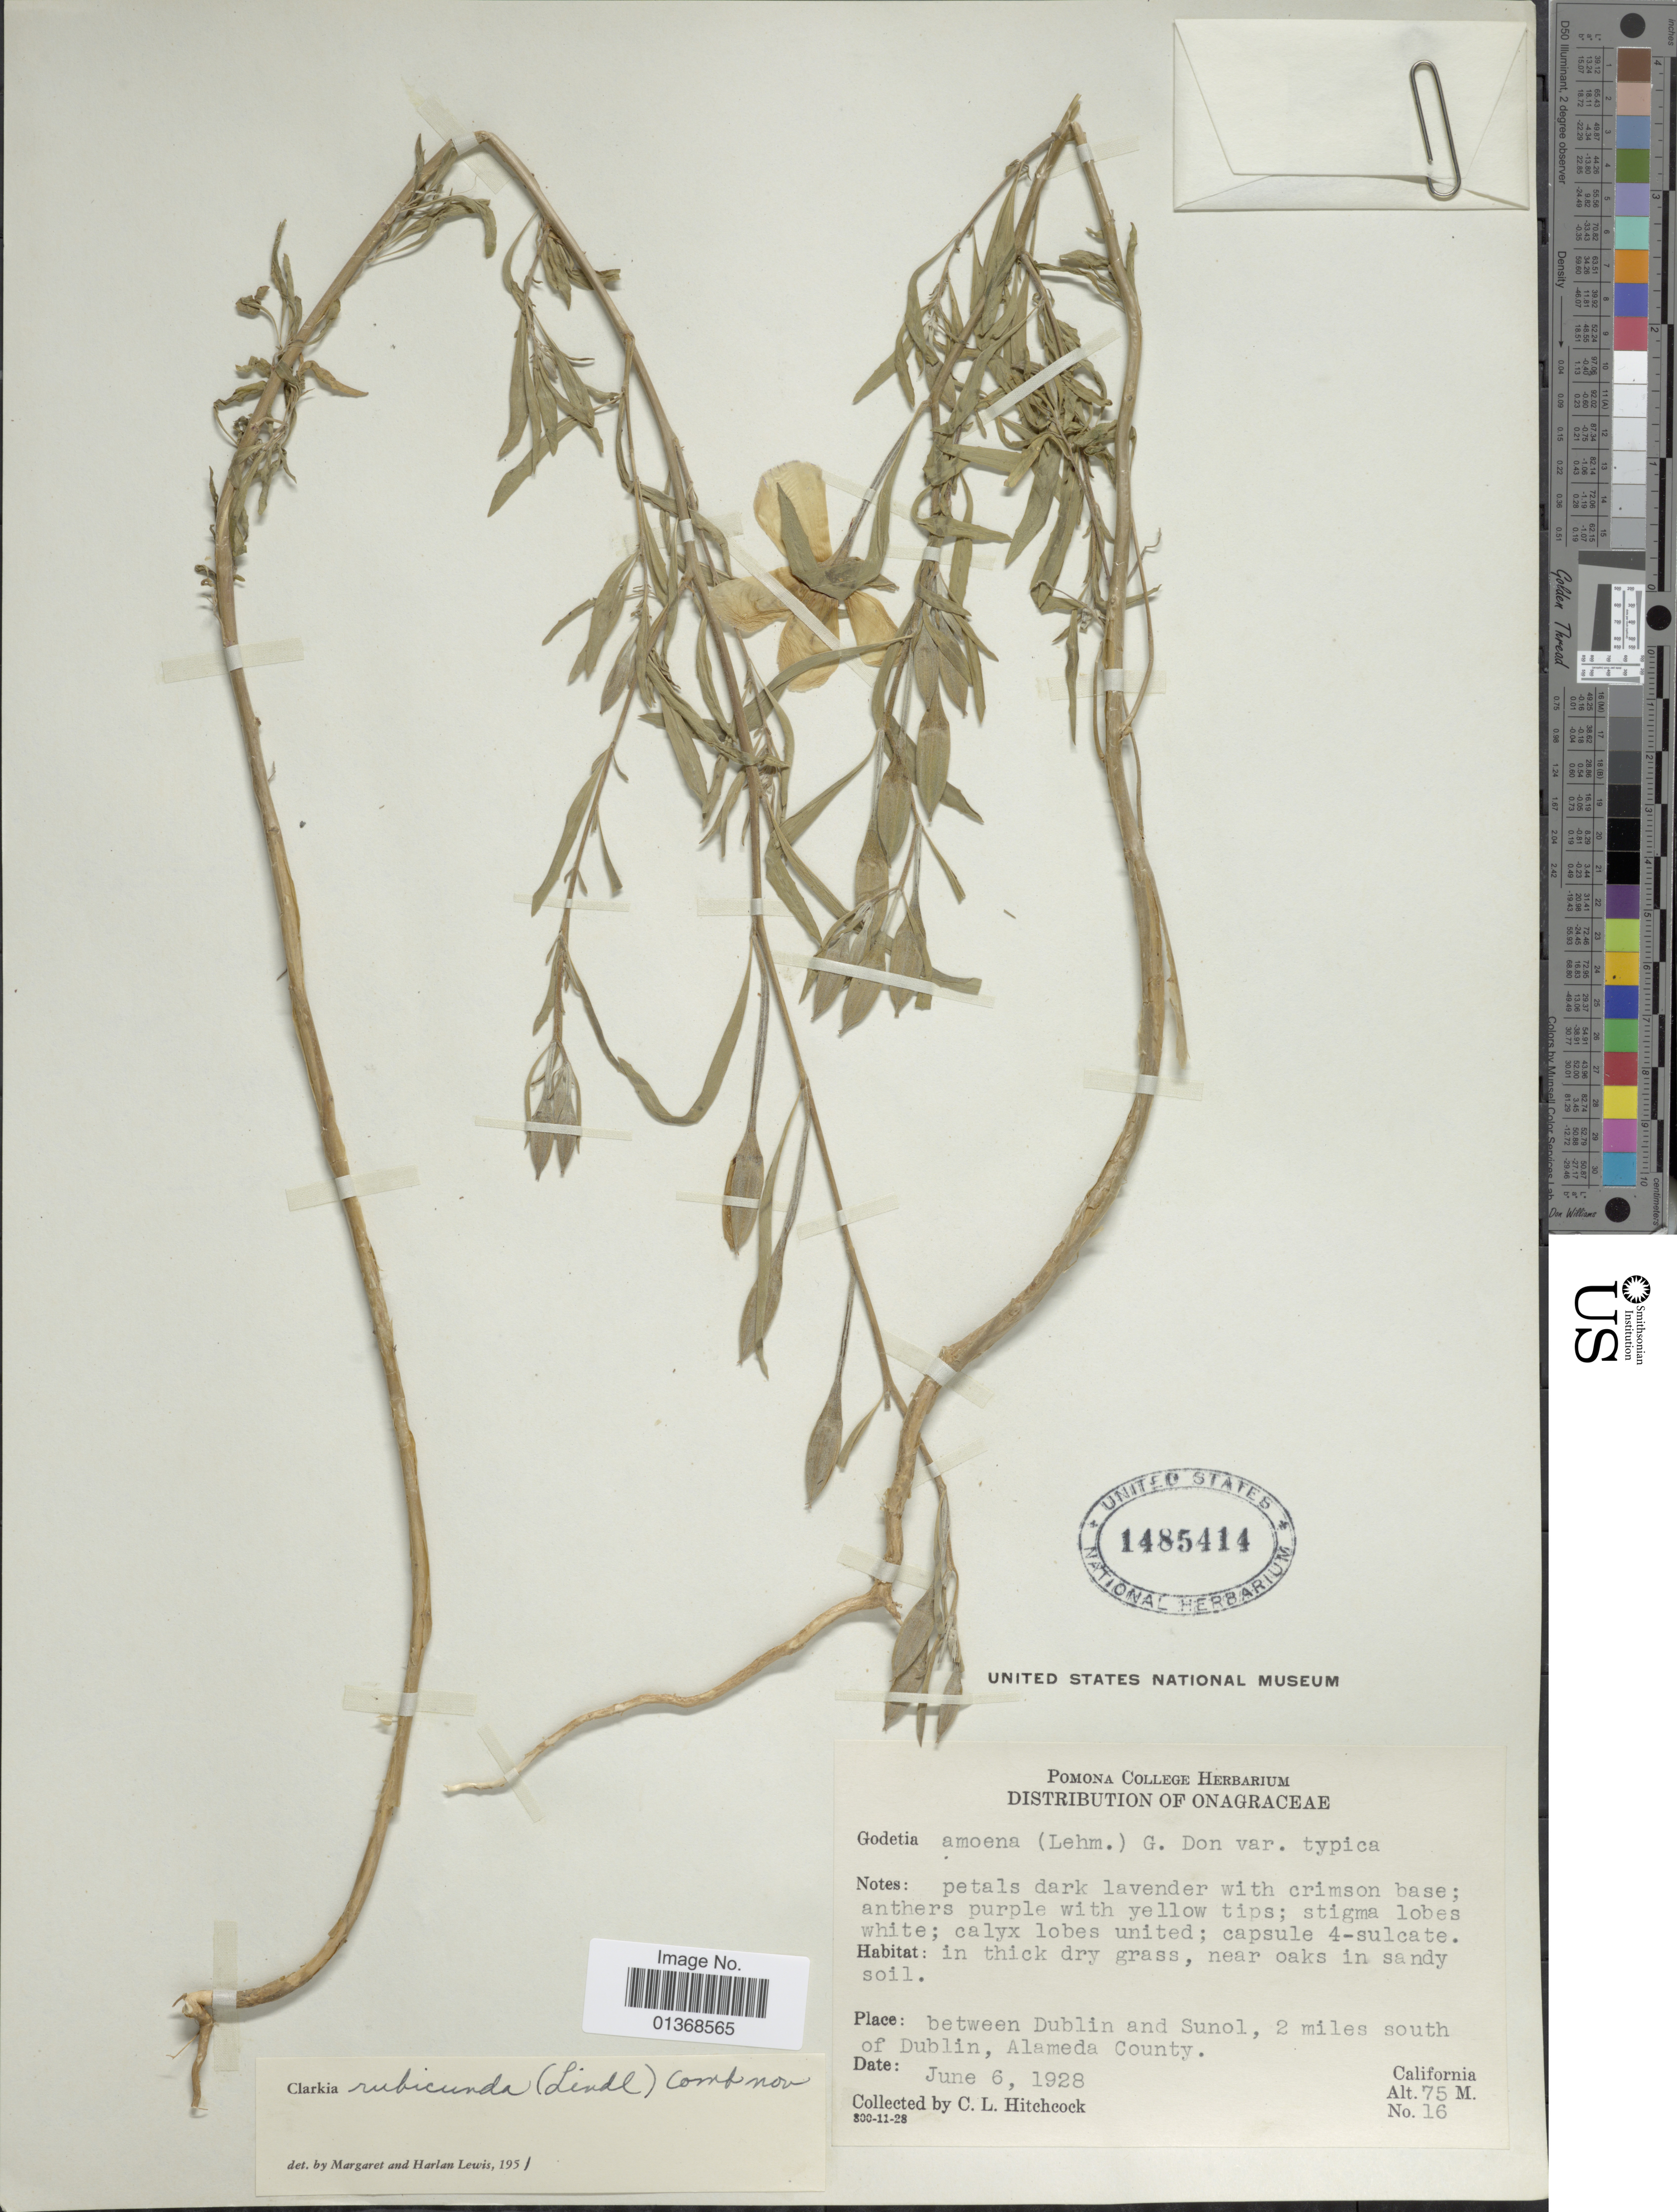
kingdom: Plantae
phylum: Tracheophyta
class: Magnoliopsida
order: Myrtales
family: Onagraceae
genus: Clarkia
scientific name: Clarkia rubicunda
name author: (Lindl.) F. H. Lewis & M.R. Lewis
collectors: C. L. Hitchcock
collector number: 16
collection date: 1928-06-06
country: United States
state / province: California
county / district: Alameda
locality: Between Dublin and Sunol, 2 miles south of Dublin, Alameda County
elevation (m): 75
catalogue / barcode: US 1485414